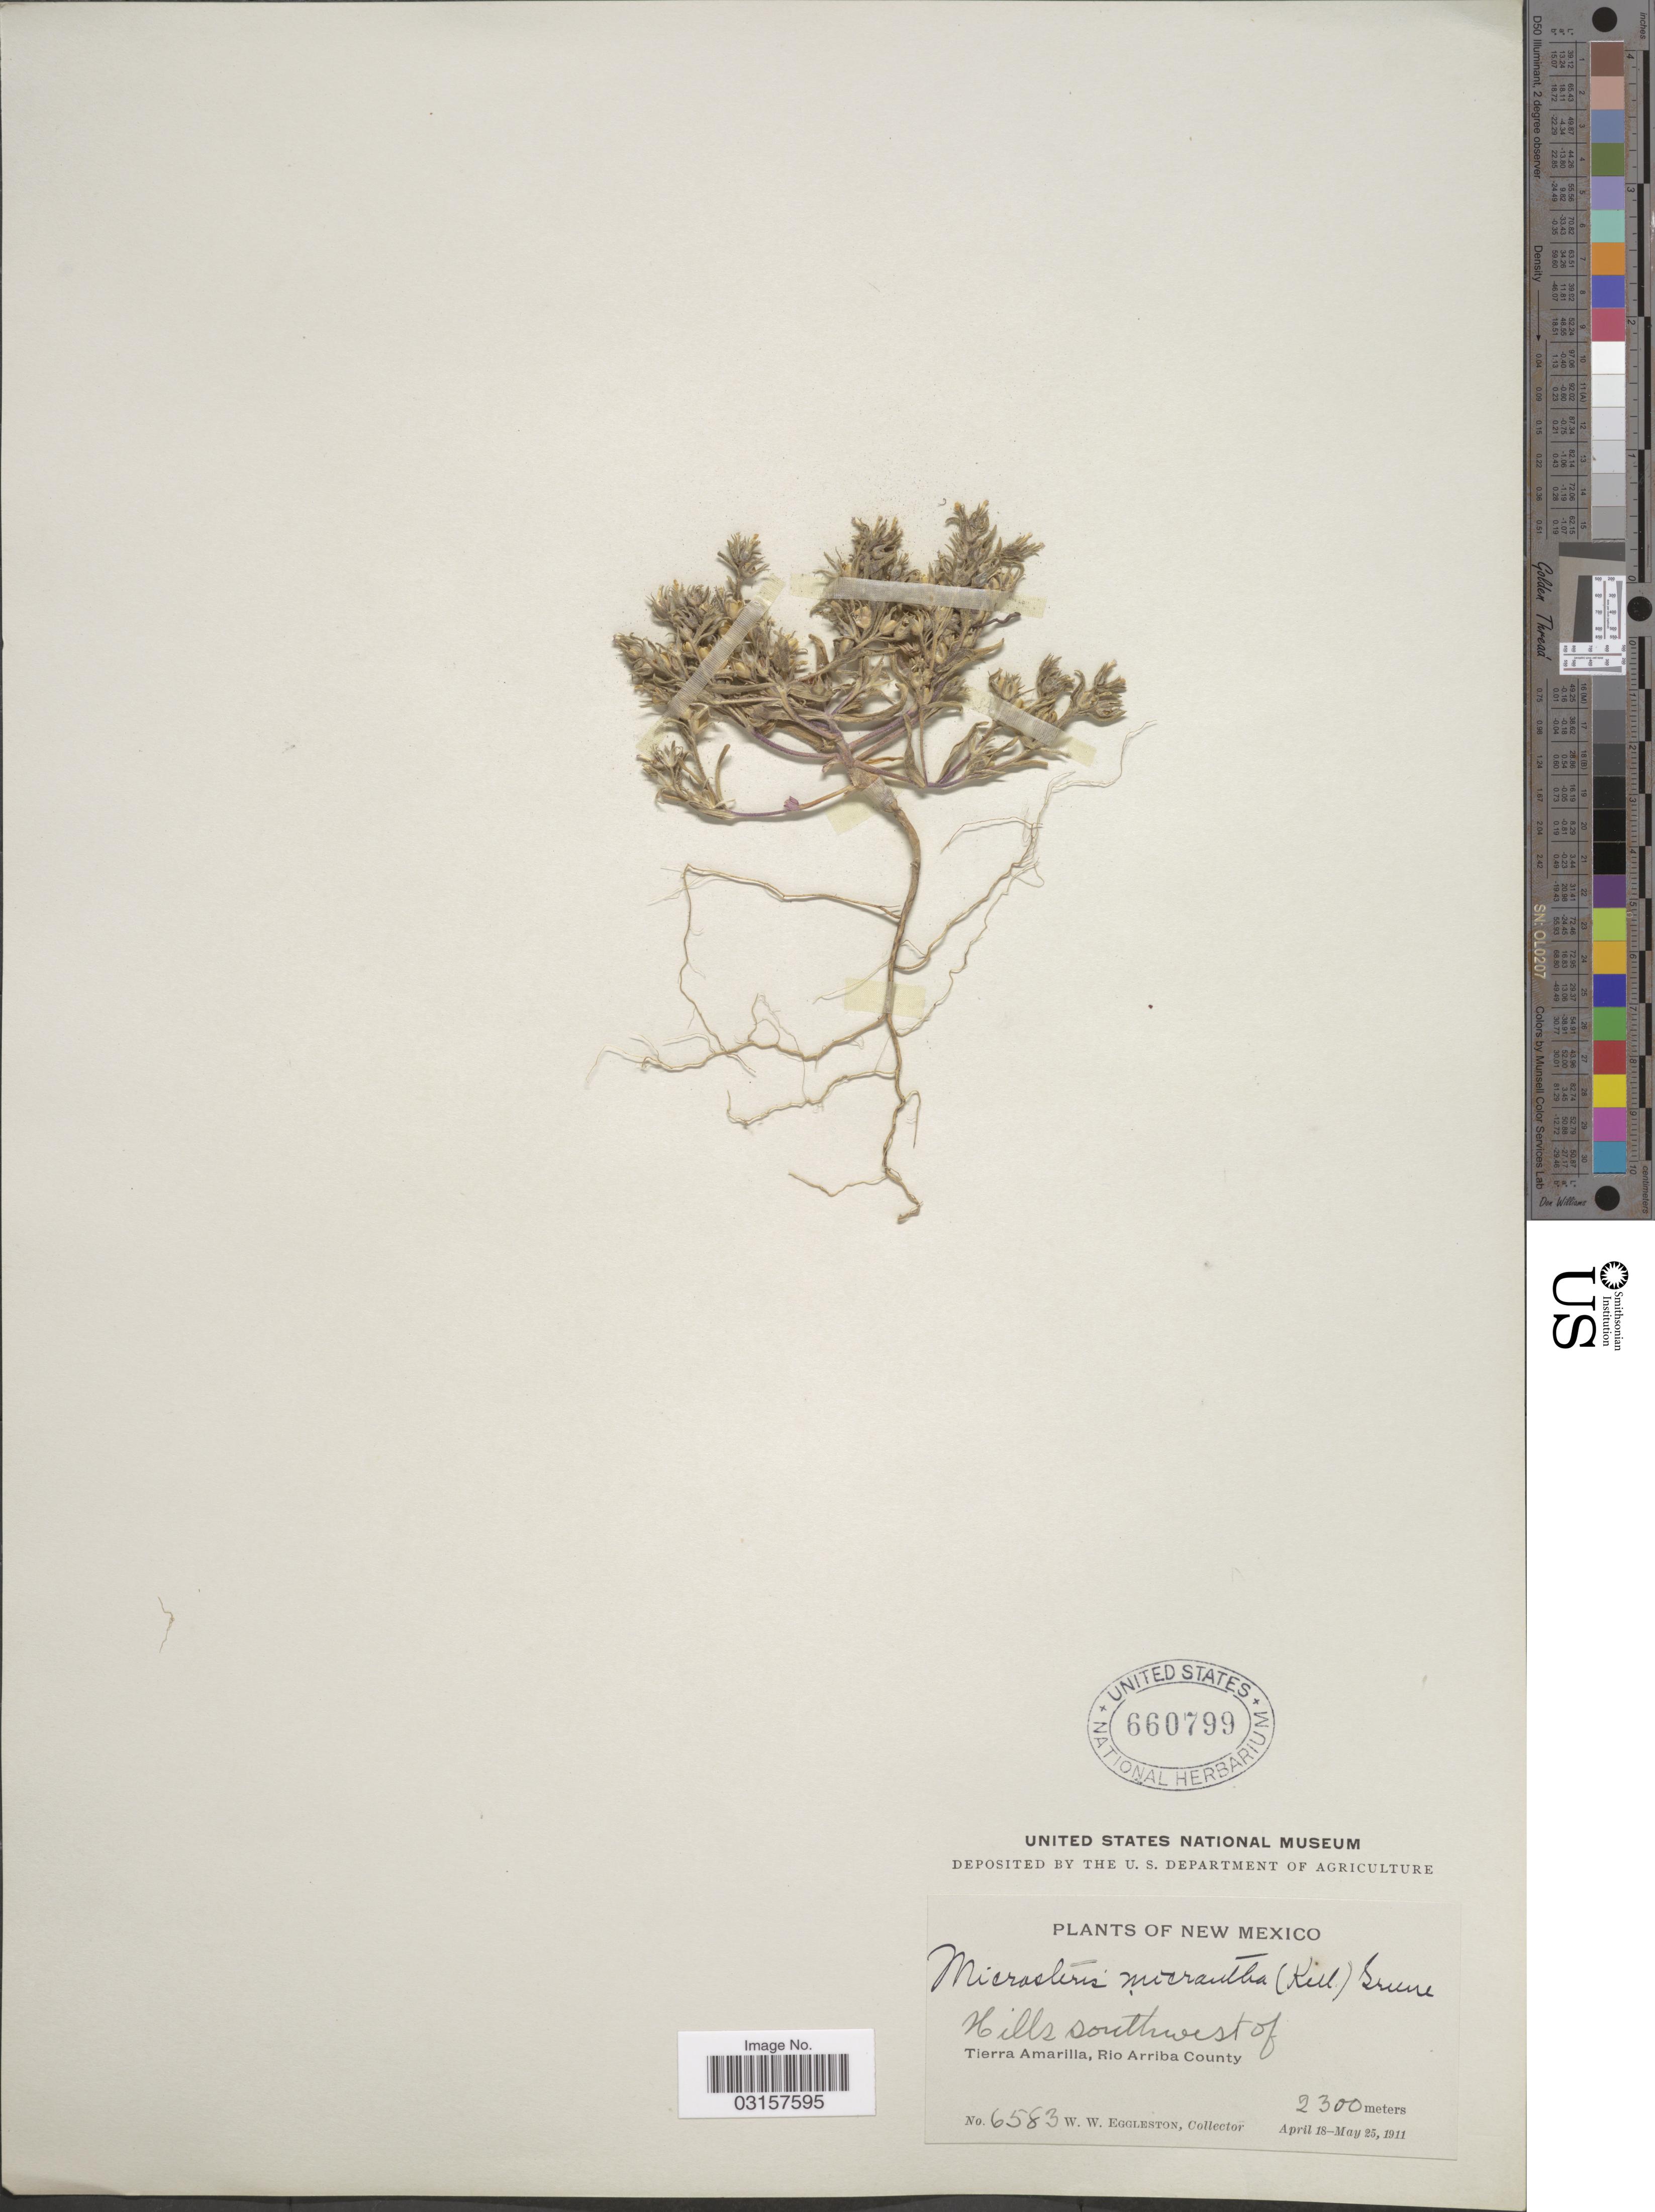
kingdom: Plantae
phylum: Tracheophyta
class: Magnoliopsida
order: Ericales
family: Polemoniaceae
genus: Microsteris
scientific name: Microsteris gracilis var. gracilis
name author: (Hook.) Greene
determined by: (US) Smithsonian Institution - National Museum of Natural History - Department of Botany (UNITED STATES)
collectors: W. W. Eggleston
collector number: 6583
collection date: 1911-04-18/1911-05-25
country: United States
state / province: New Mexico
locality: Hills southwest of Tierra Amarilla, Rio Arriba County.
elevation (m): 2300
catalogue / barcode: US 660799